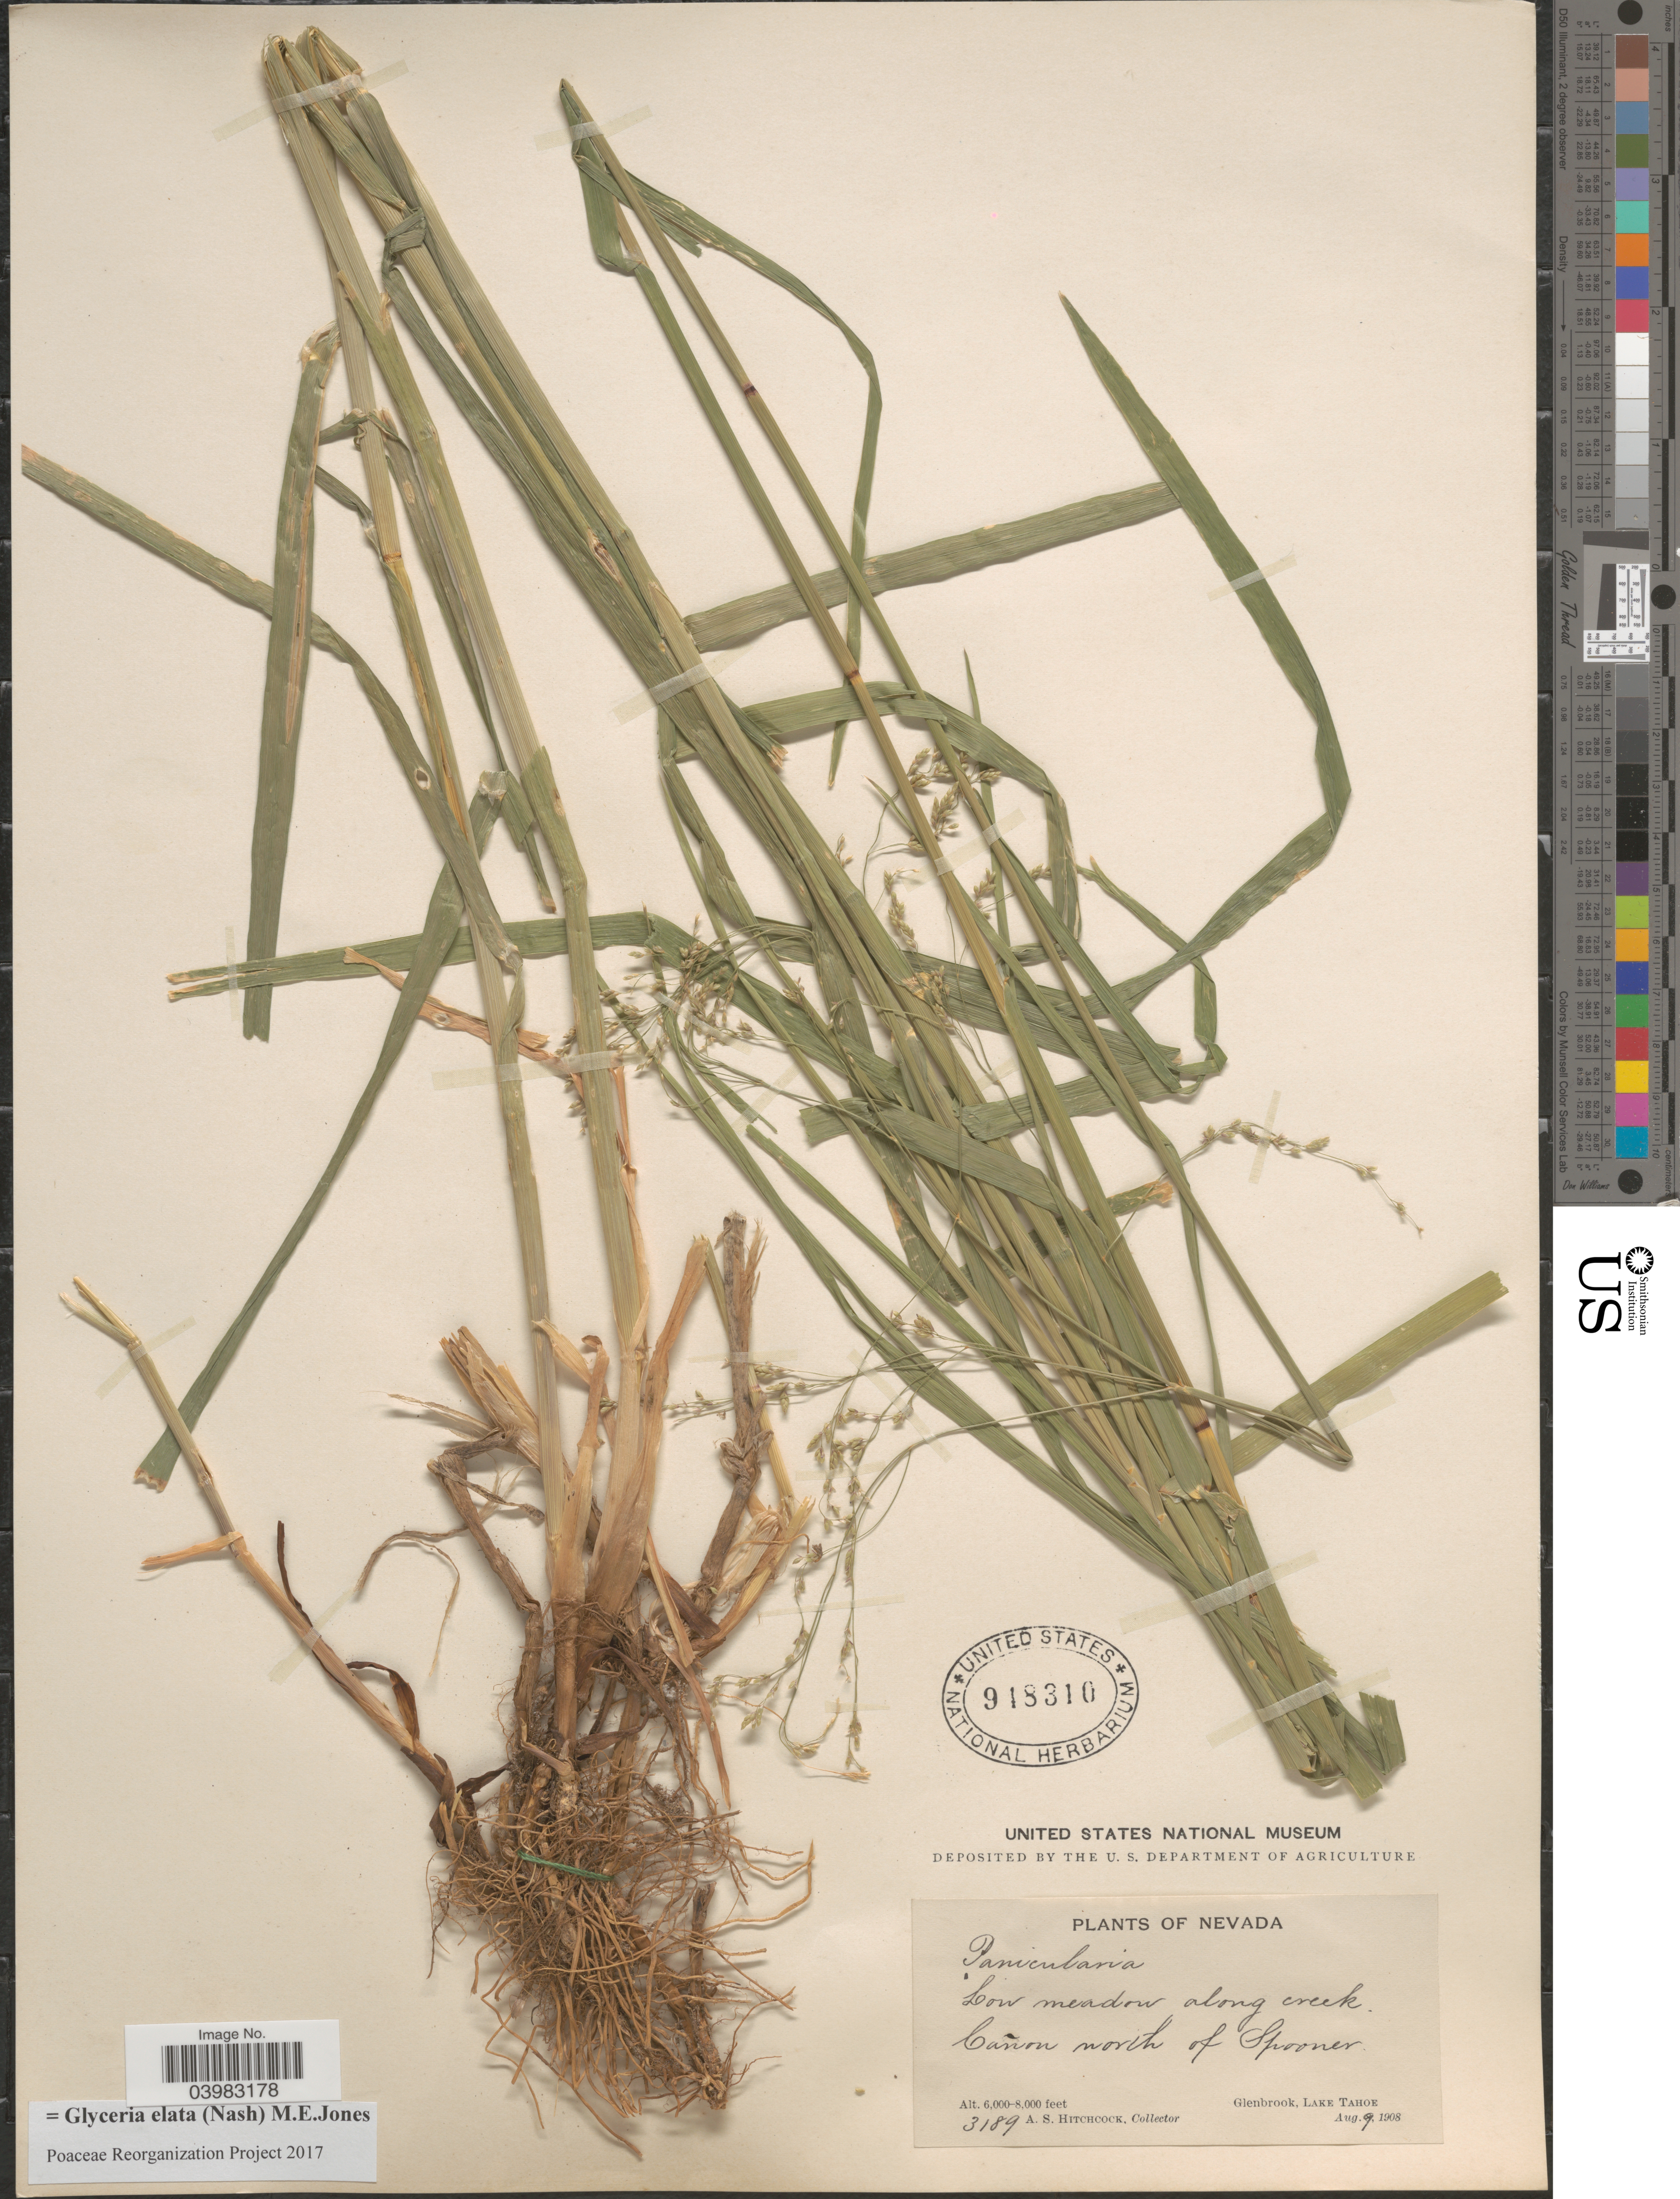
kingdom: Plantae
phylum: Tracheophyta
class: Liliopsida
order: Poales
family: Poaceae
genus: Glyceria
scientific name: Glyceria elata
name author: (Nash) M.E. Jones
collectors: A. S. Hitchcock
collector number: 3189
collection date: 1908-08-09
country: United States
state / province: Nevada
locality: Cañon north of Spooner. Glenbrook, Lake Tahoe.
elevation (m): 1829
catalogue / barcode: US 918310